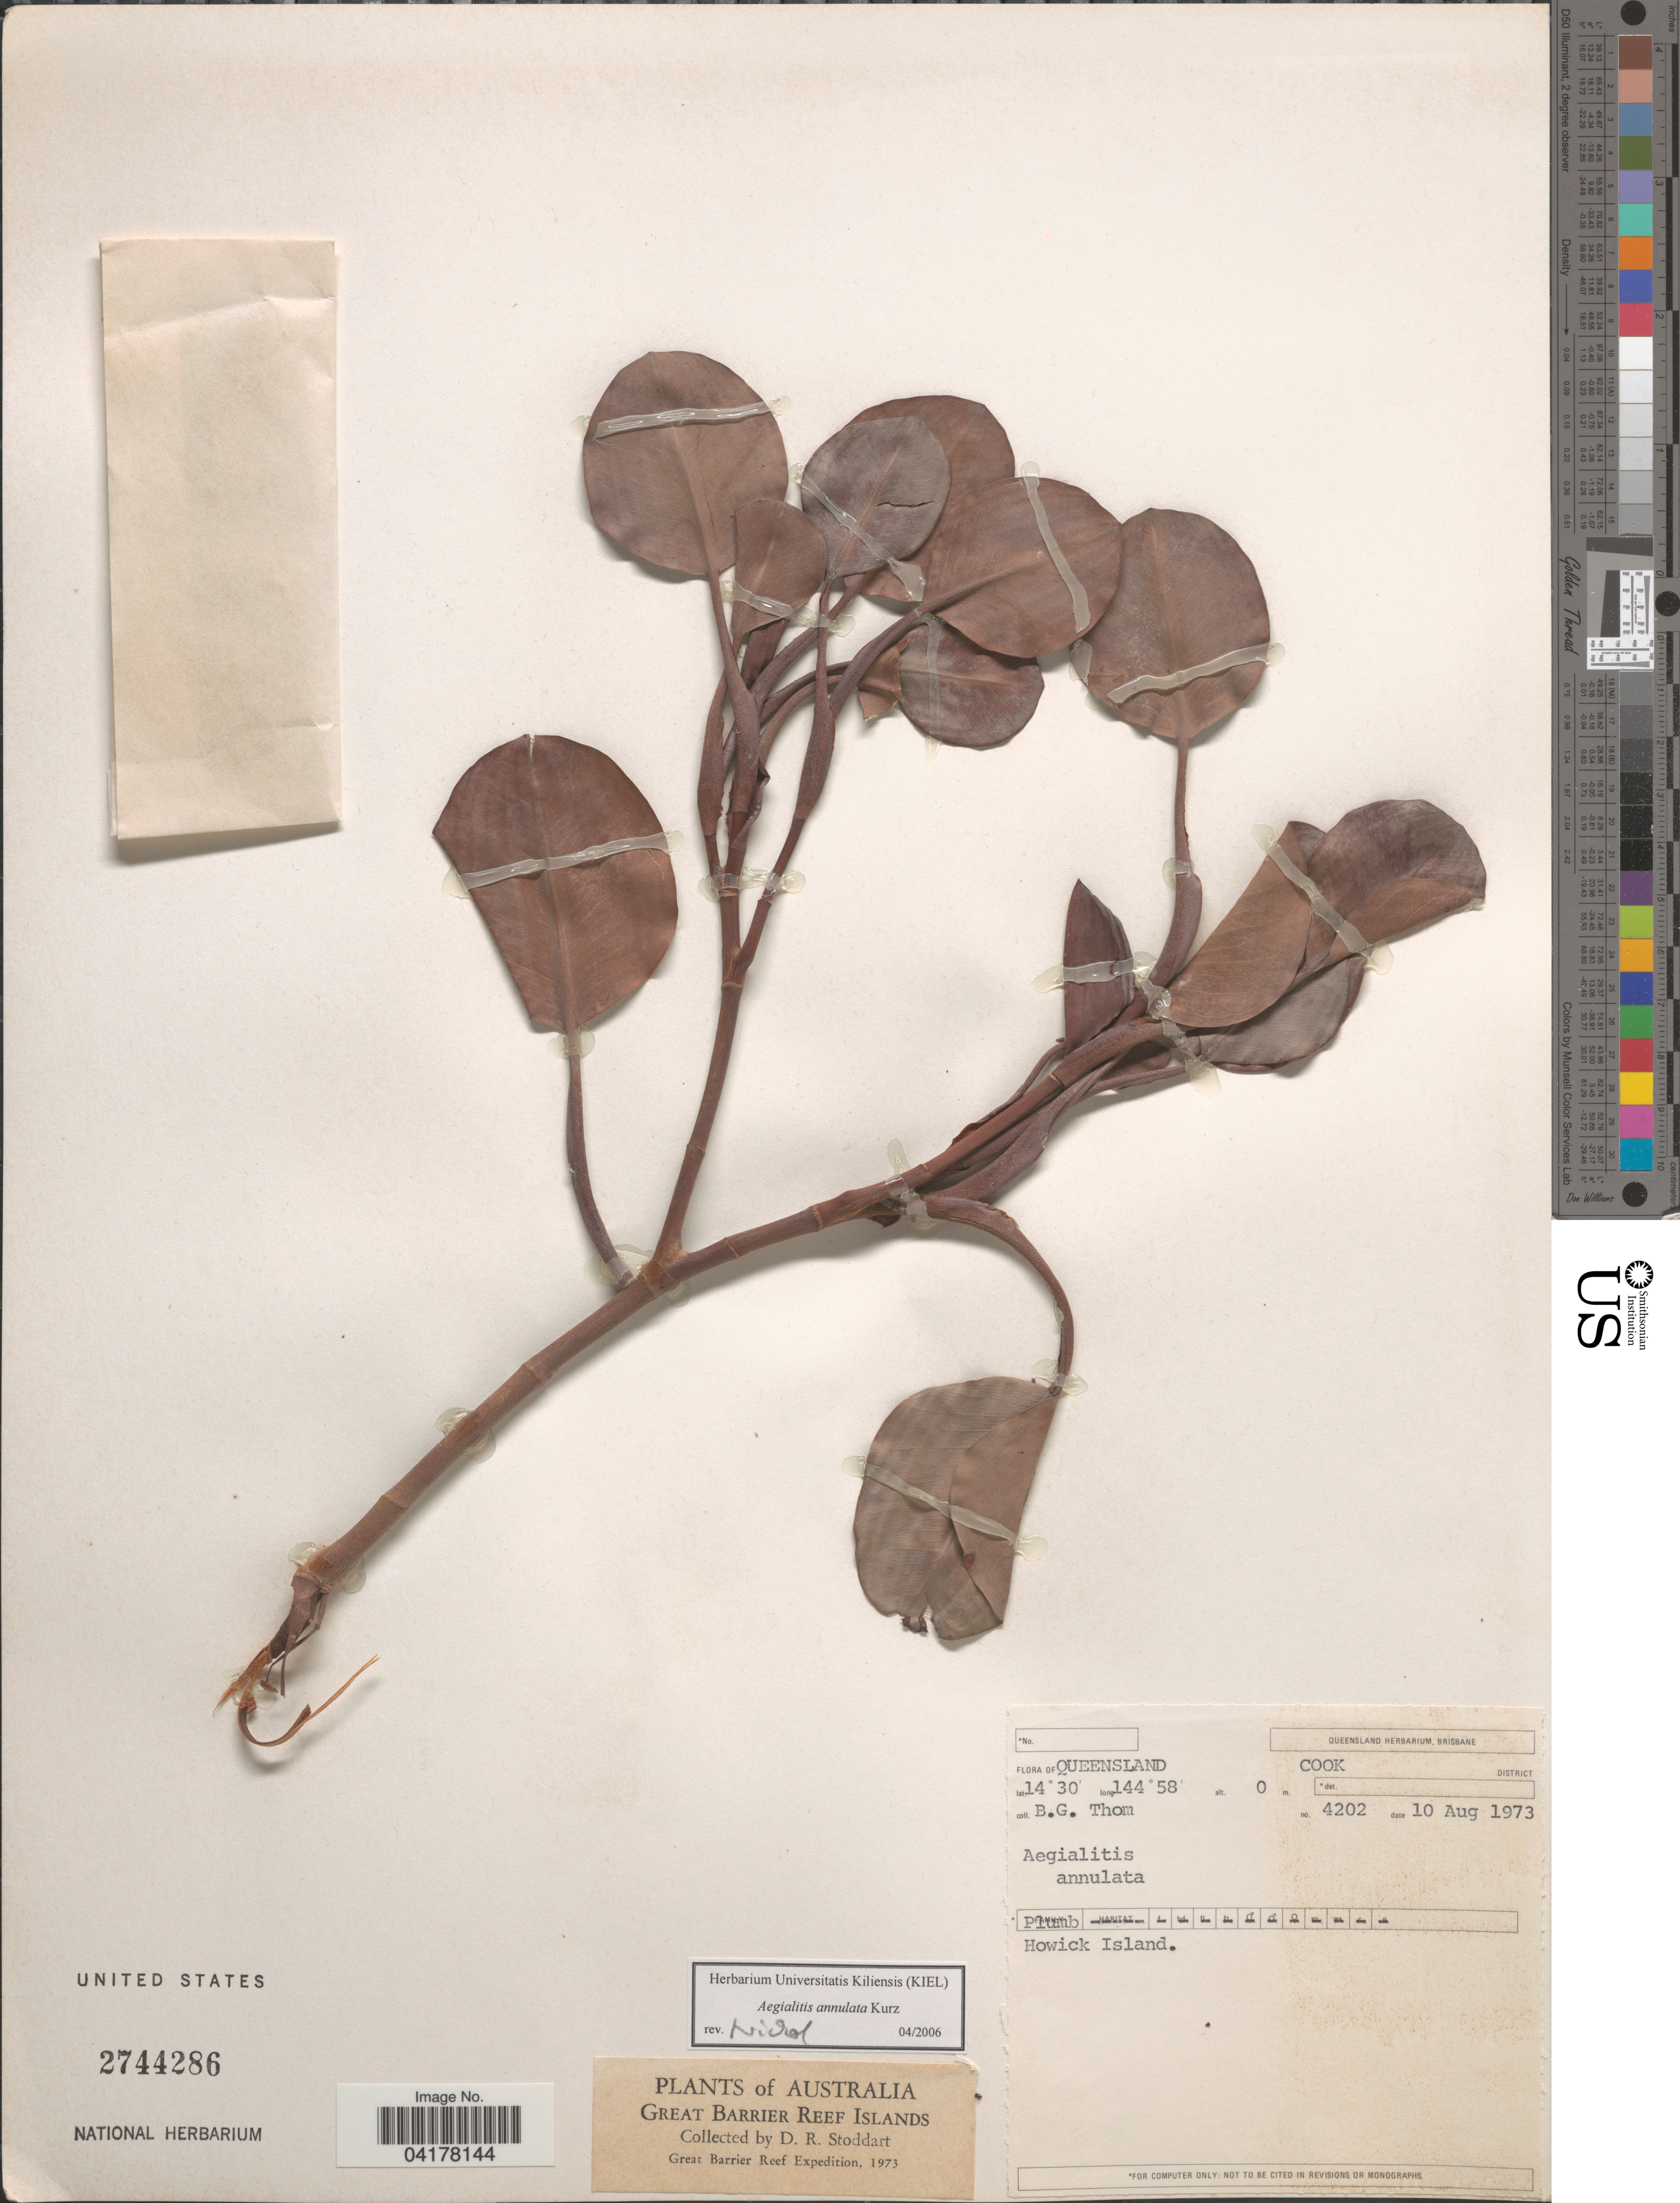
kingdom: Plantae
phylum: Tracheophyta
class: Magnoliopsida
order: Caryophyllales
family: Plumbaginaceae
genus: Aegialitis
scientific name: Aegialitis annulata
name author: R. Br.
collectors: B. Thom & D. R. Stoddart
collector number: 4202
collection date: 1973-08-10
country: Australia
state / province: Queensland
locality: Cook District. Howick Island. Great Barrier Reef Islands. Great Barrier Reef Expedition, 1973.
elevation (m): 0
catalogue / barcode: US 2744286